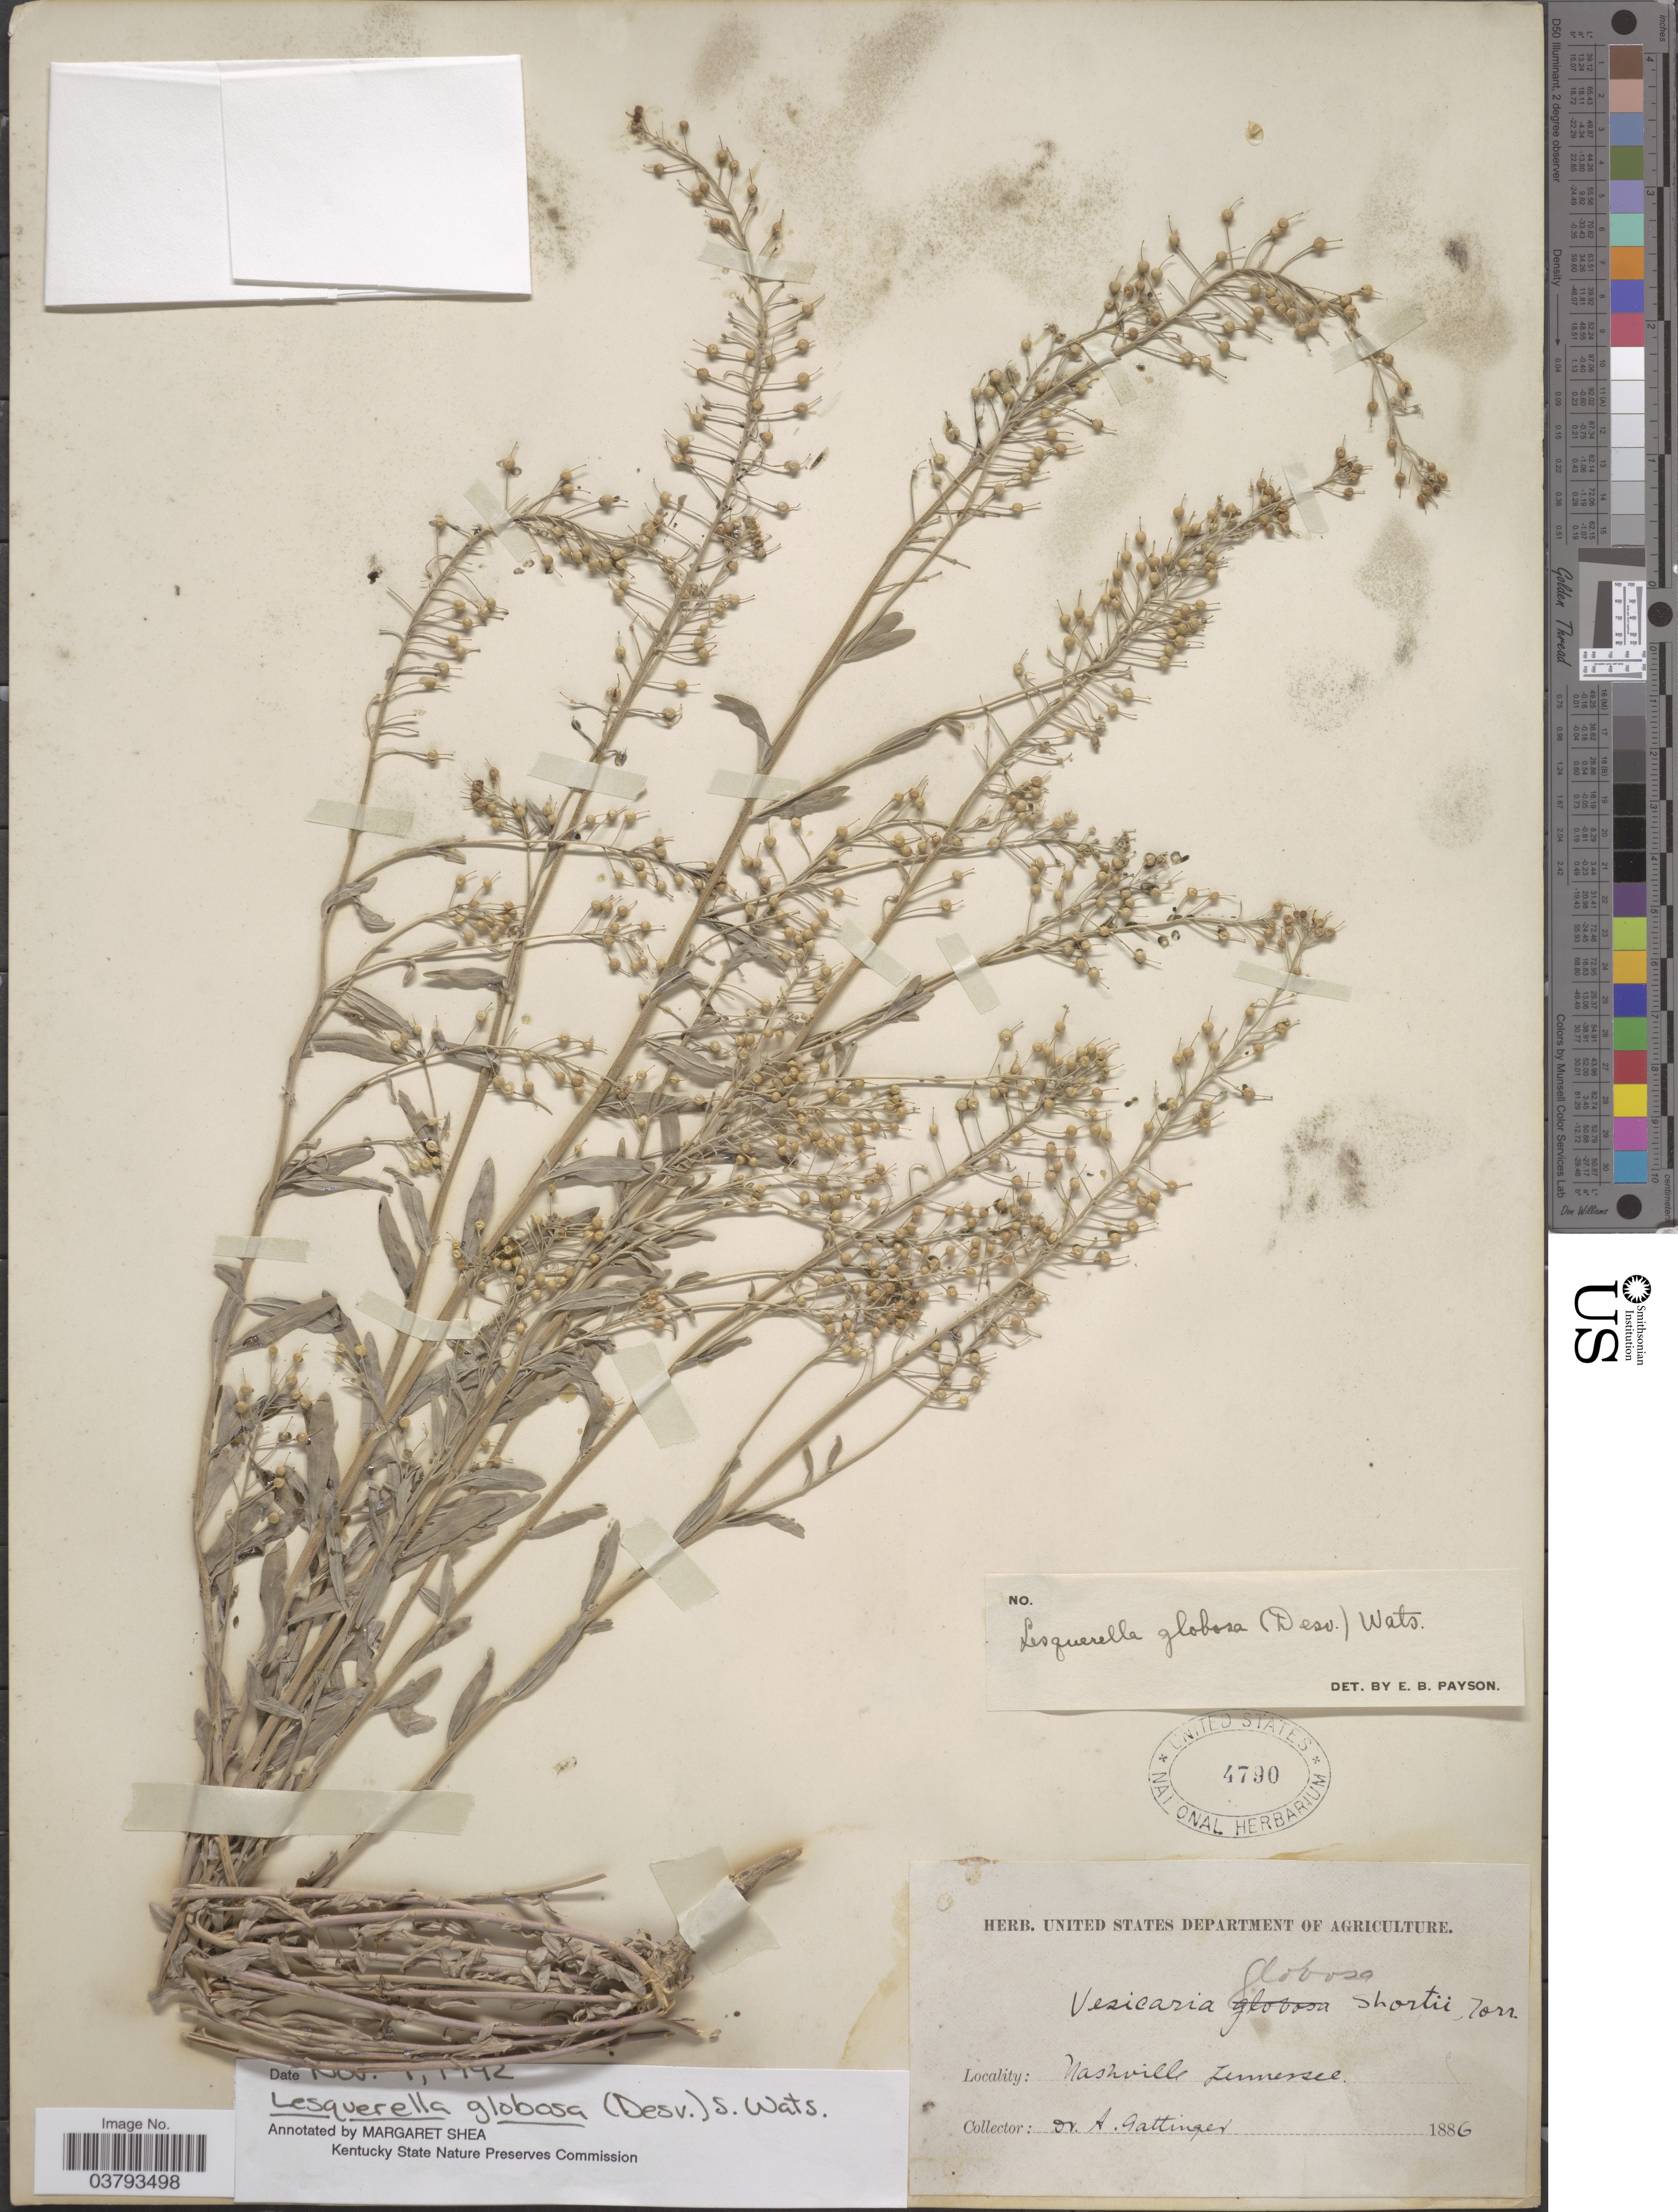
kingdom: Plantae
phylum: Tracheophyta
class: Magnoliopsida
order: Brassicales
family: Brassicaceae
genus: Lesquerella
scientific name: Lesquerella globosa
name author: (Desv.) S. Watson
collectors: A. Gattinger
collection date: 1886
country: United States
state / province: Tennessee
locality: Nashville.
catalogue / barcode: US 4790